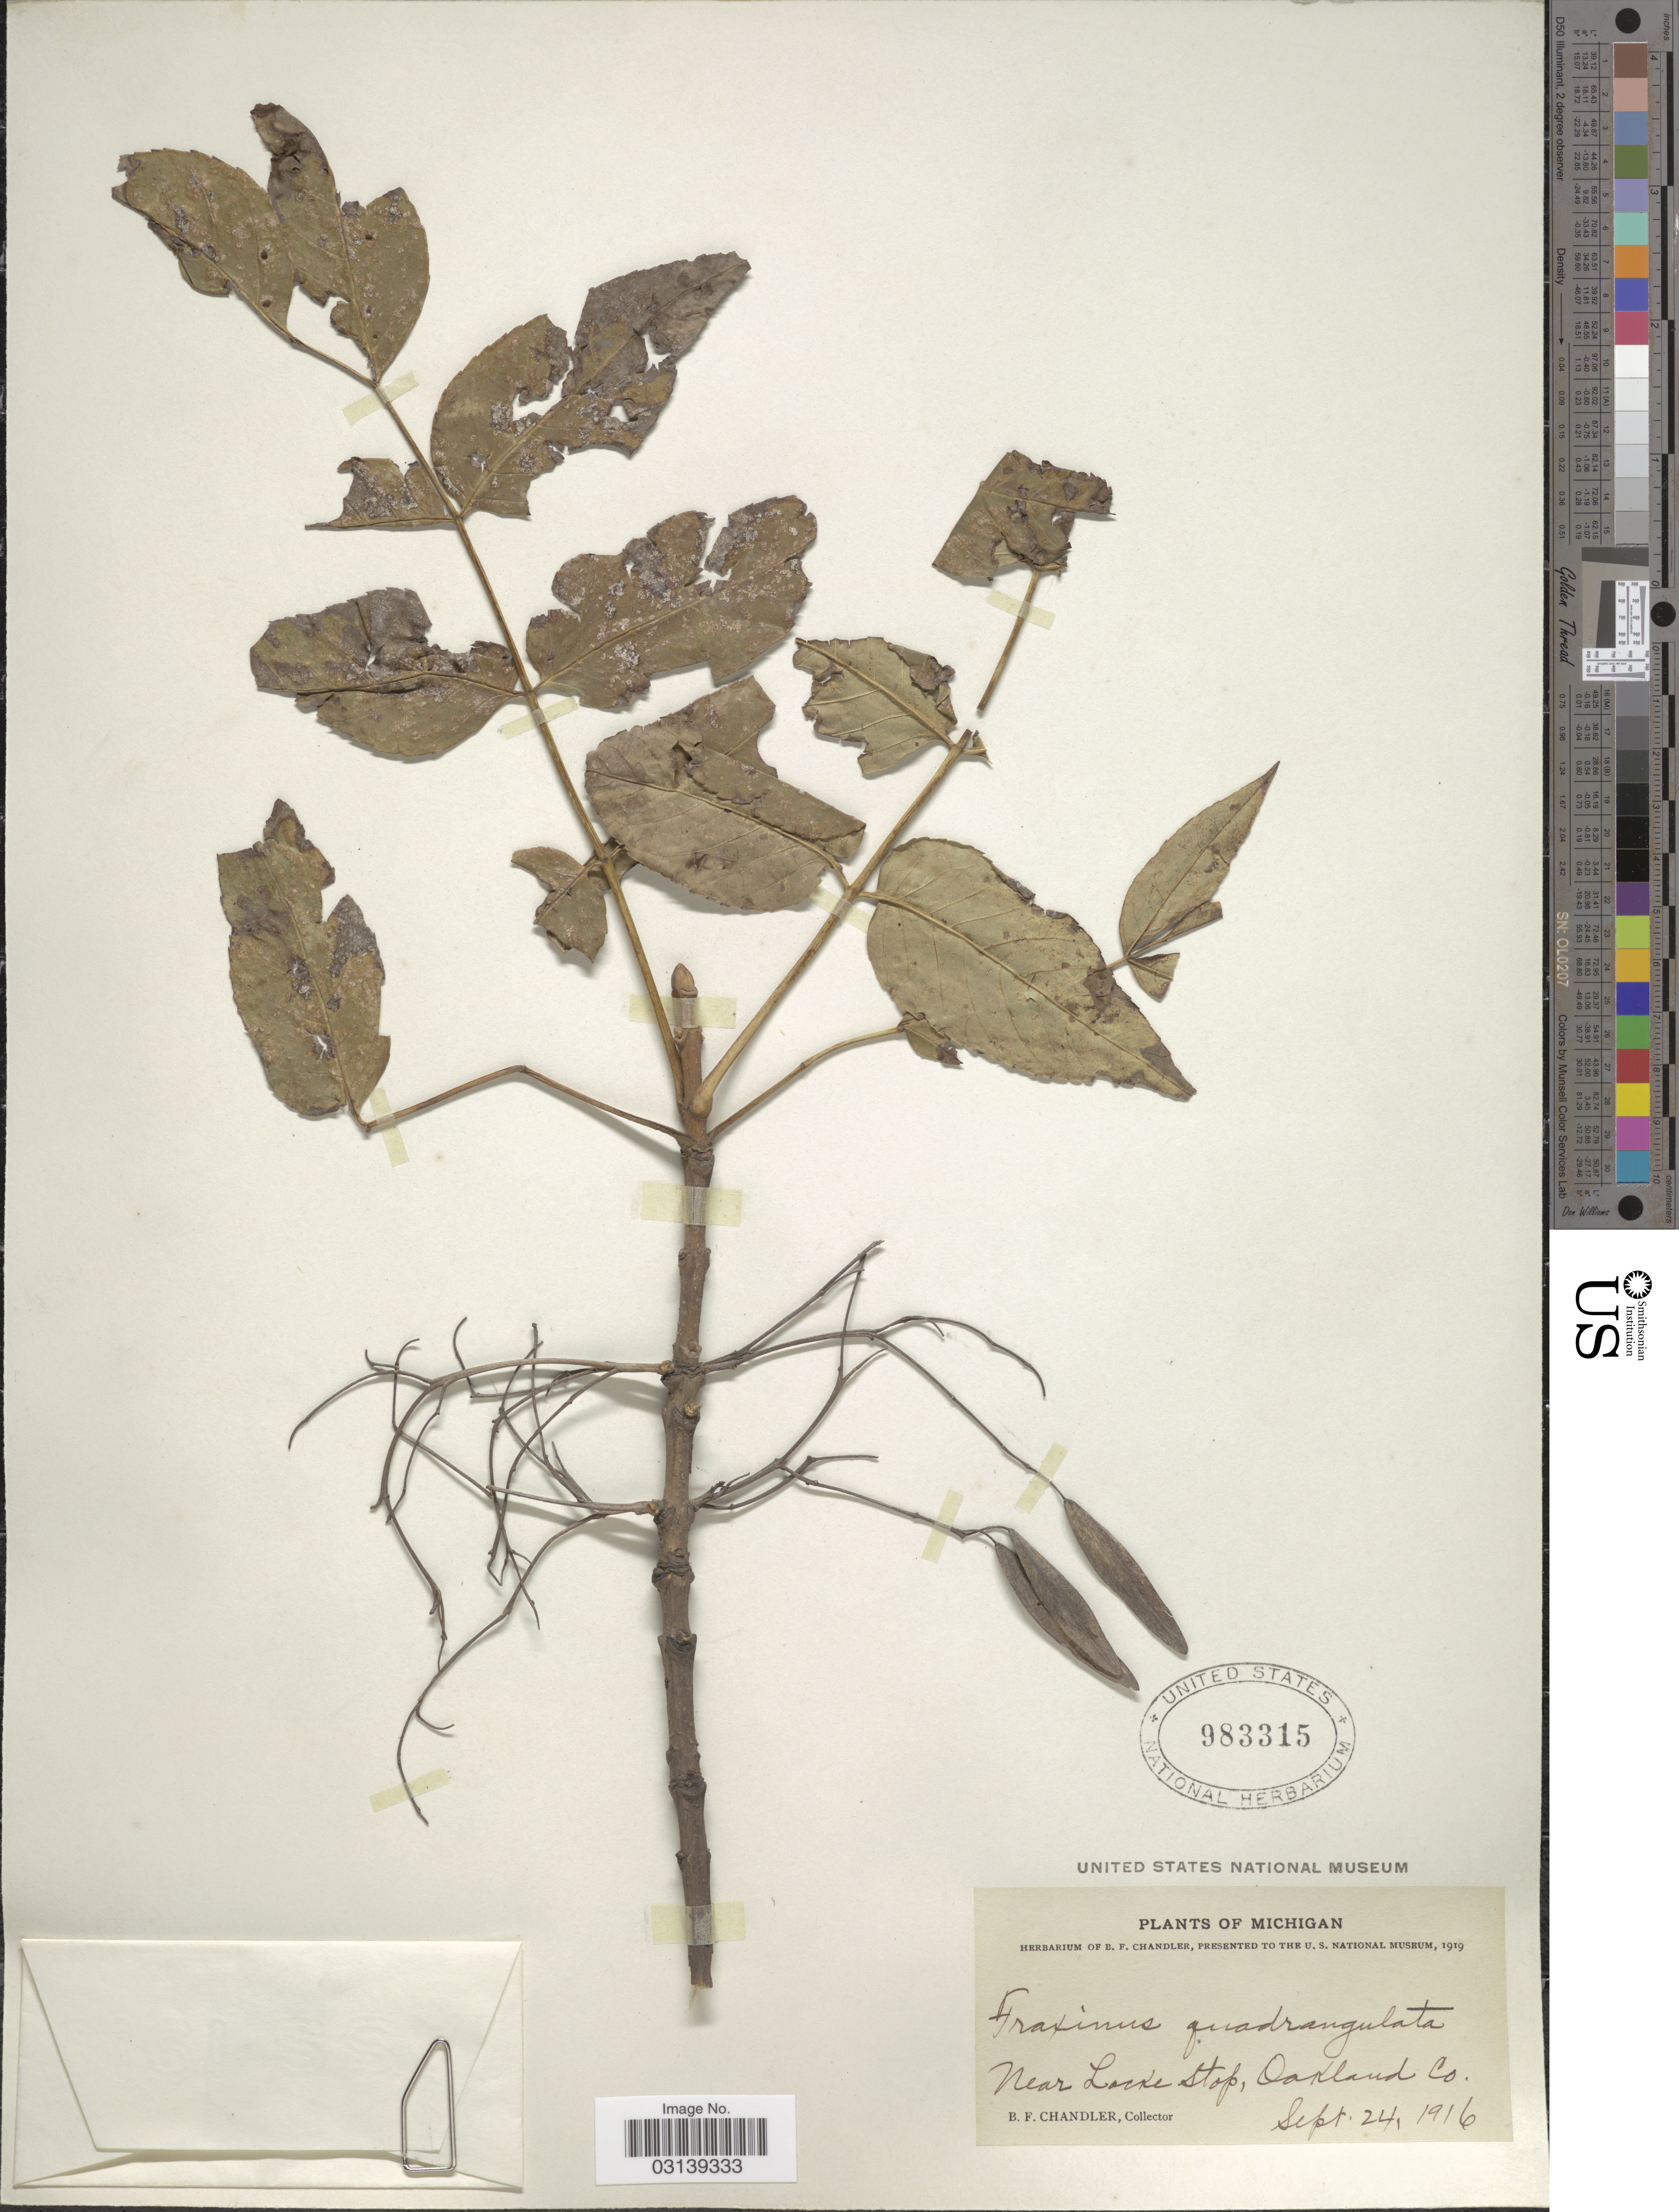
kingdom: Plantae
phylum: Tracheophyta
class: Magnoliopsida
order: Lamiales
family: Oleaceae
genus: Fraxinus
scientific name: Fraxinus quadrangulata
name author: Michx.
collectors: B. F. Chandler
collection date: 1916-09-24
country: United States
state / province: Michigan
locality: Near Locke Stop, Oakland Co.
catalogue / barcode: US 983315